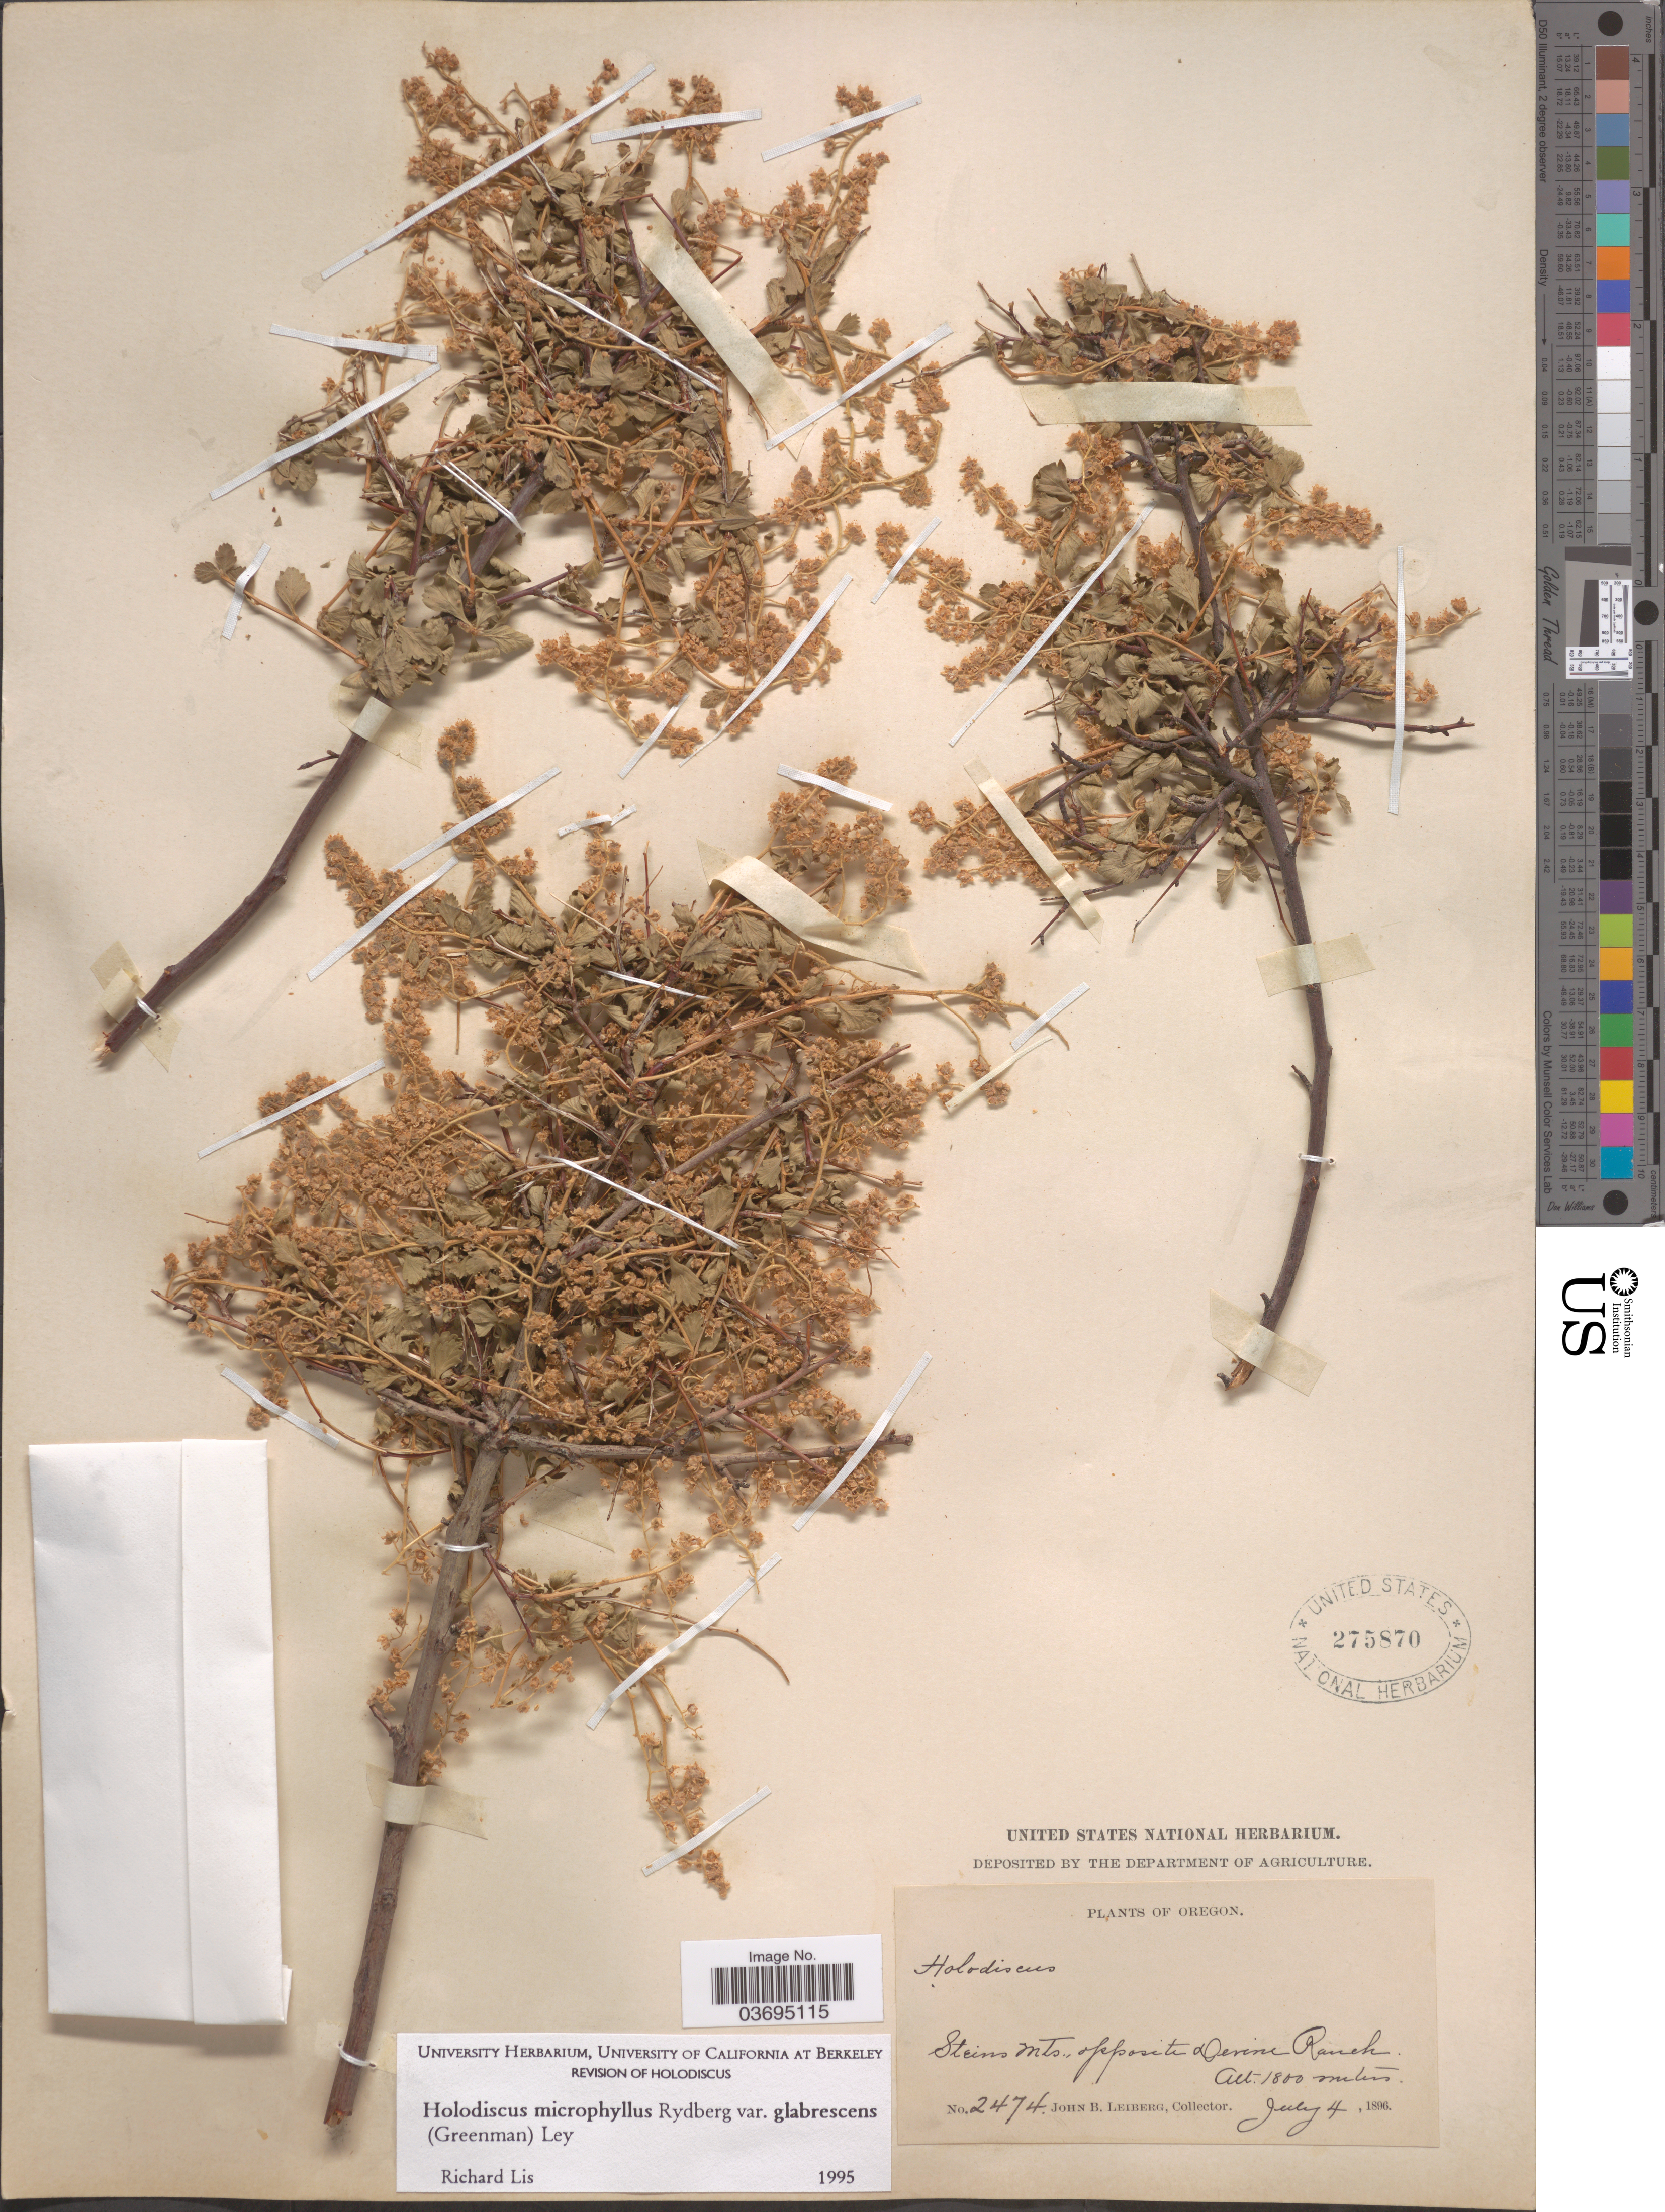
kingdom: Plantae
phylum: Tracheophyta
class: Magnoliopsida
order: Rosales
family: Rosaceae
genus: Holodiscus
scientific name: Holodiscus discolor var. glabrescens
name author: (Greenm.) Jeps.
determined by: Strong, Mark T., (BOT), Smithsonian Institution - National Museum of Natural History (UNITED STATES)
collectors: J. B. Leiberg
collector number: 2474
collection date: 1896-07-04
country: United States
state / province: Oregon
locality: Steins Mts., opposite Devine Ranch.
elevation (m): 1800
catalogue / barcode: US 275870